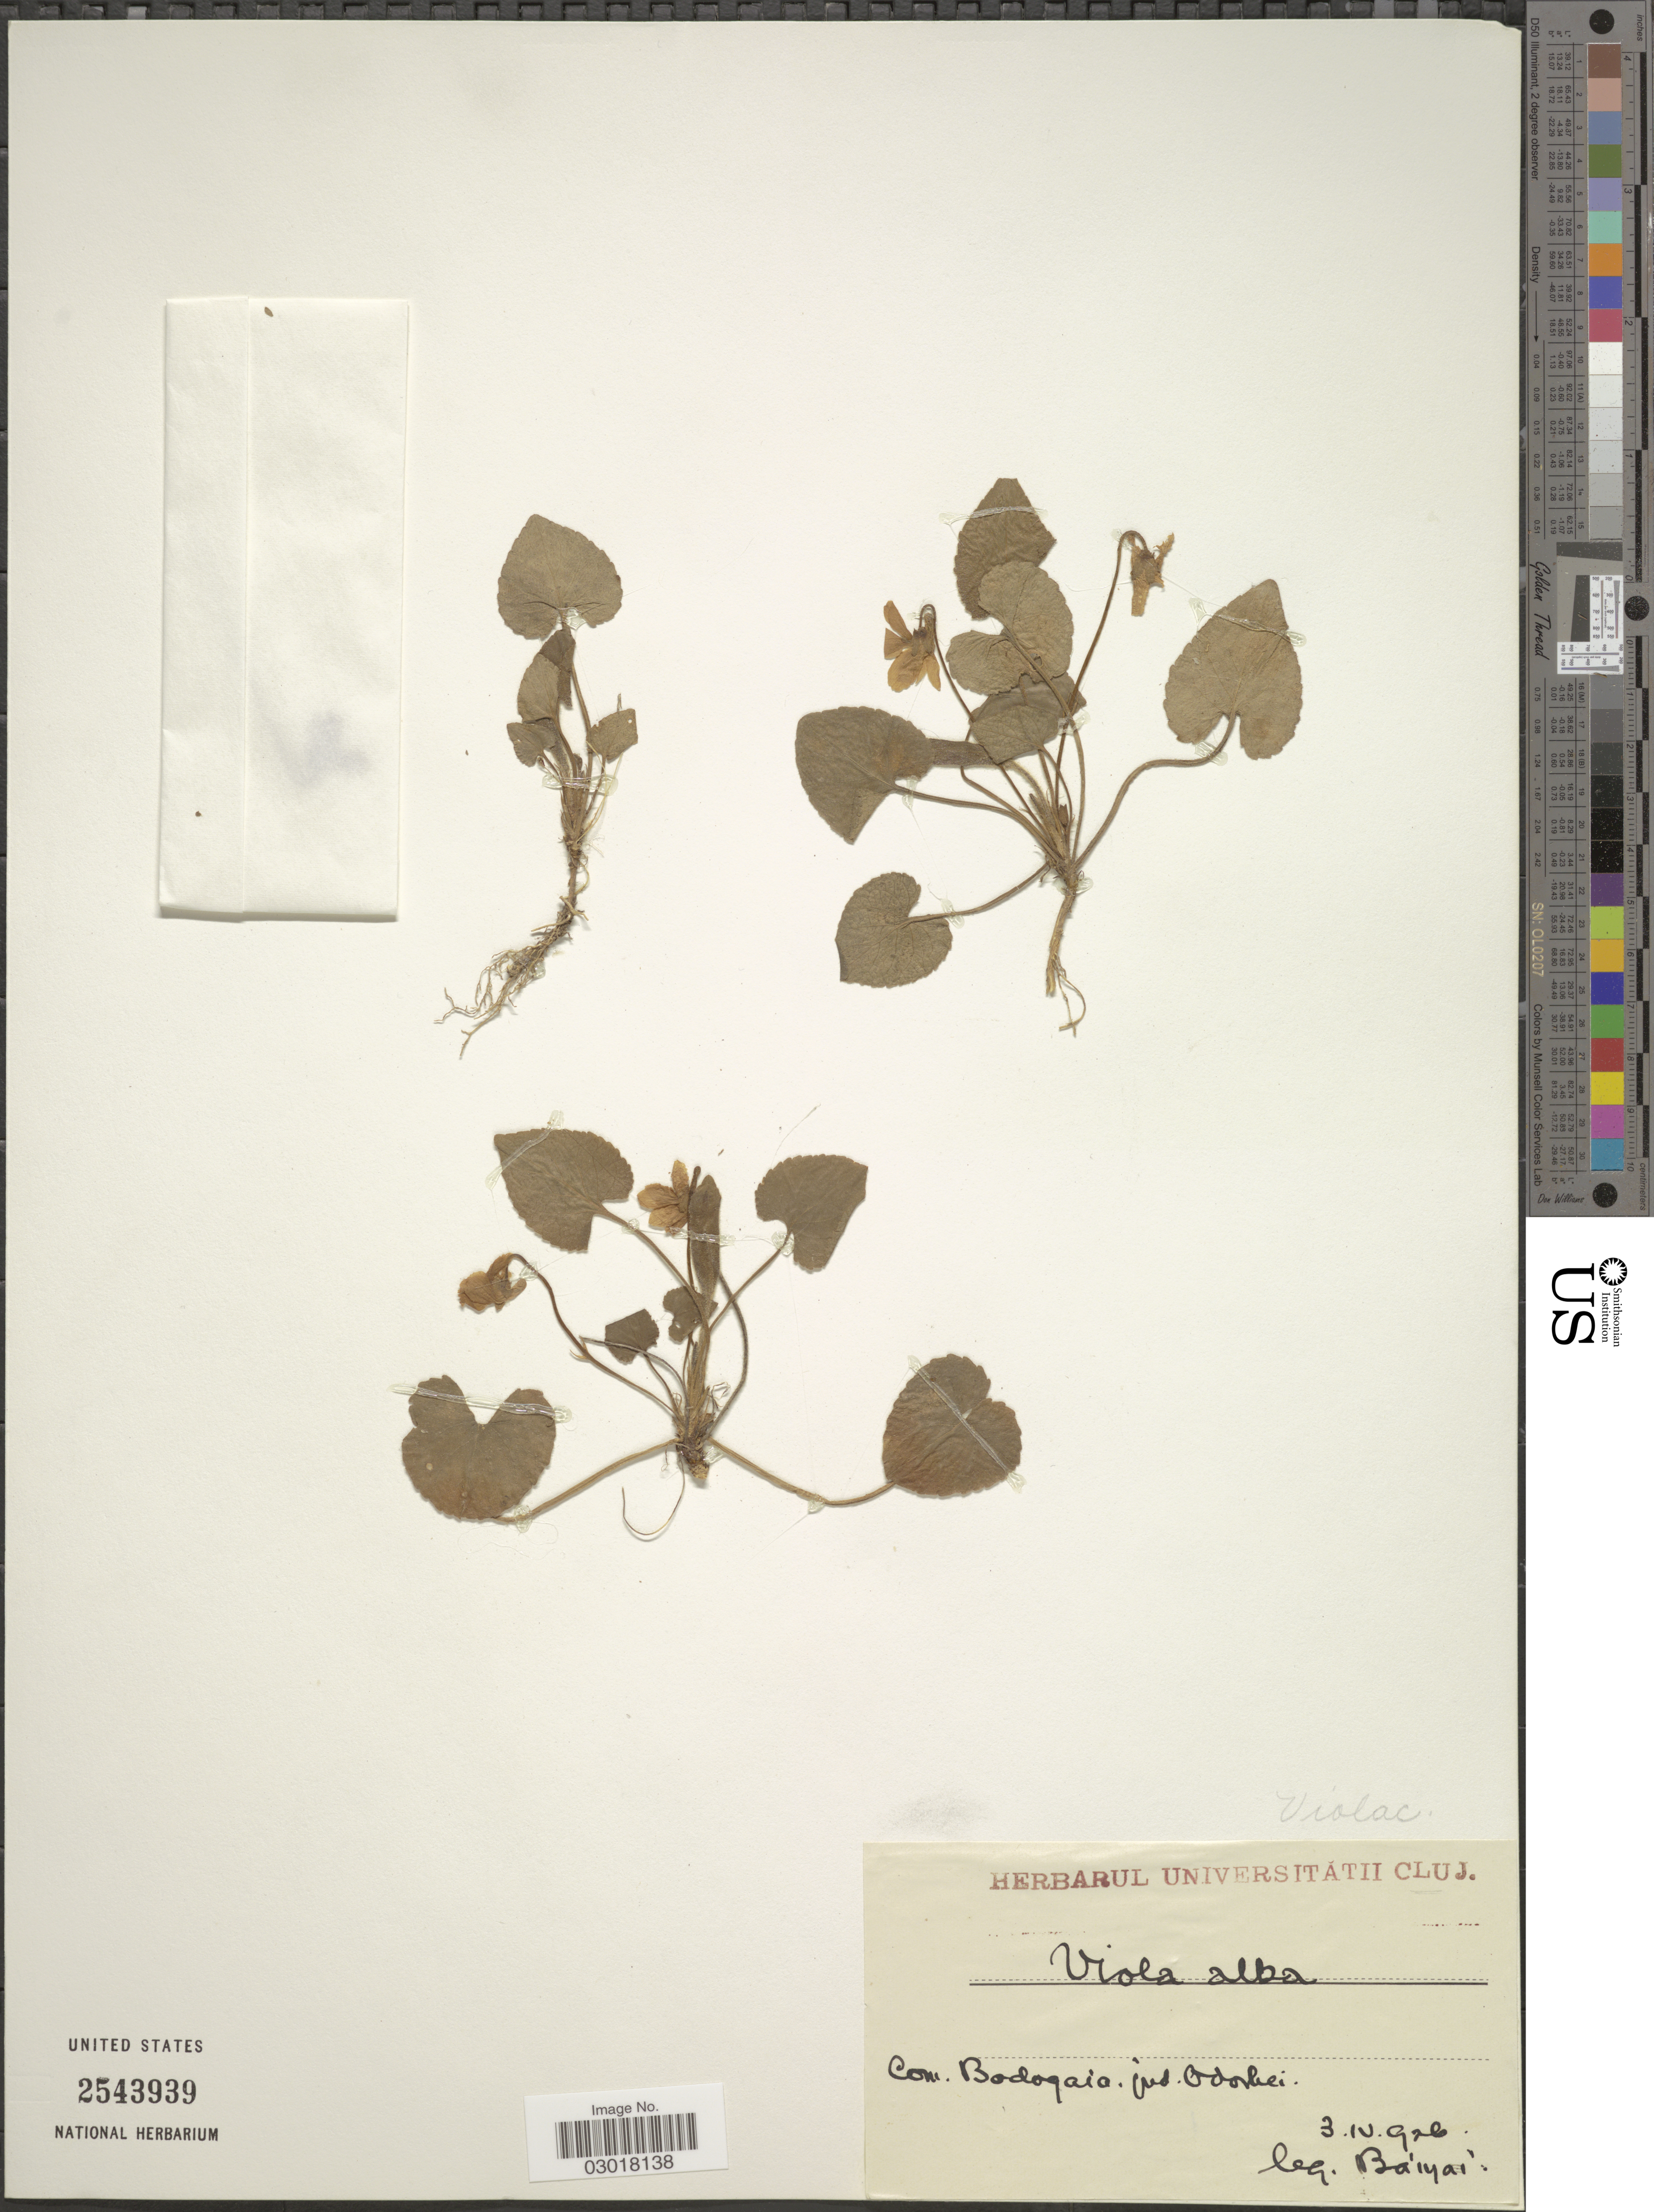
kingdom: Plantae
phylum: Tracheophyta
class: Magnoliopsida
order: Malpighiales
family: Violaceae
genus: Viola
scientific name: Viola alba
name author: Besser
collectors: Baiyai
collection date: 1926-04-03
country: Romania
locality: Bodogaia ind. Odorhei.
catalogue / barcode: US 2543939